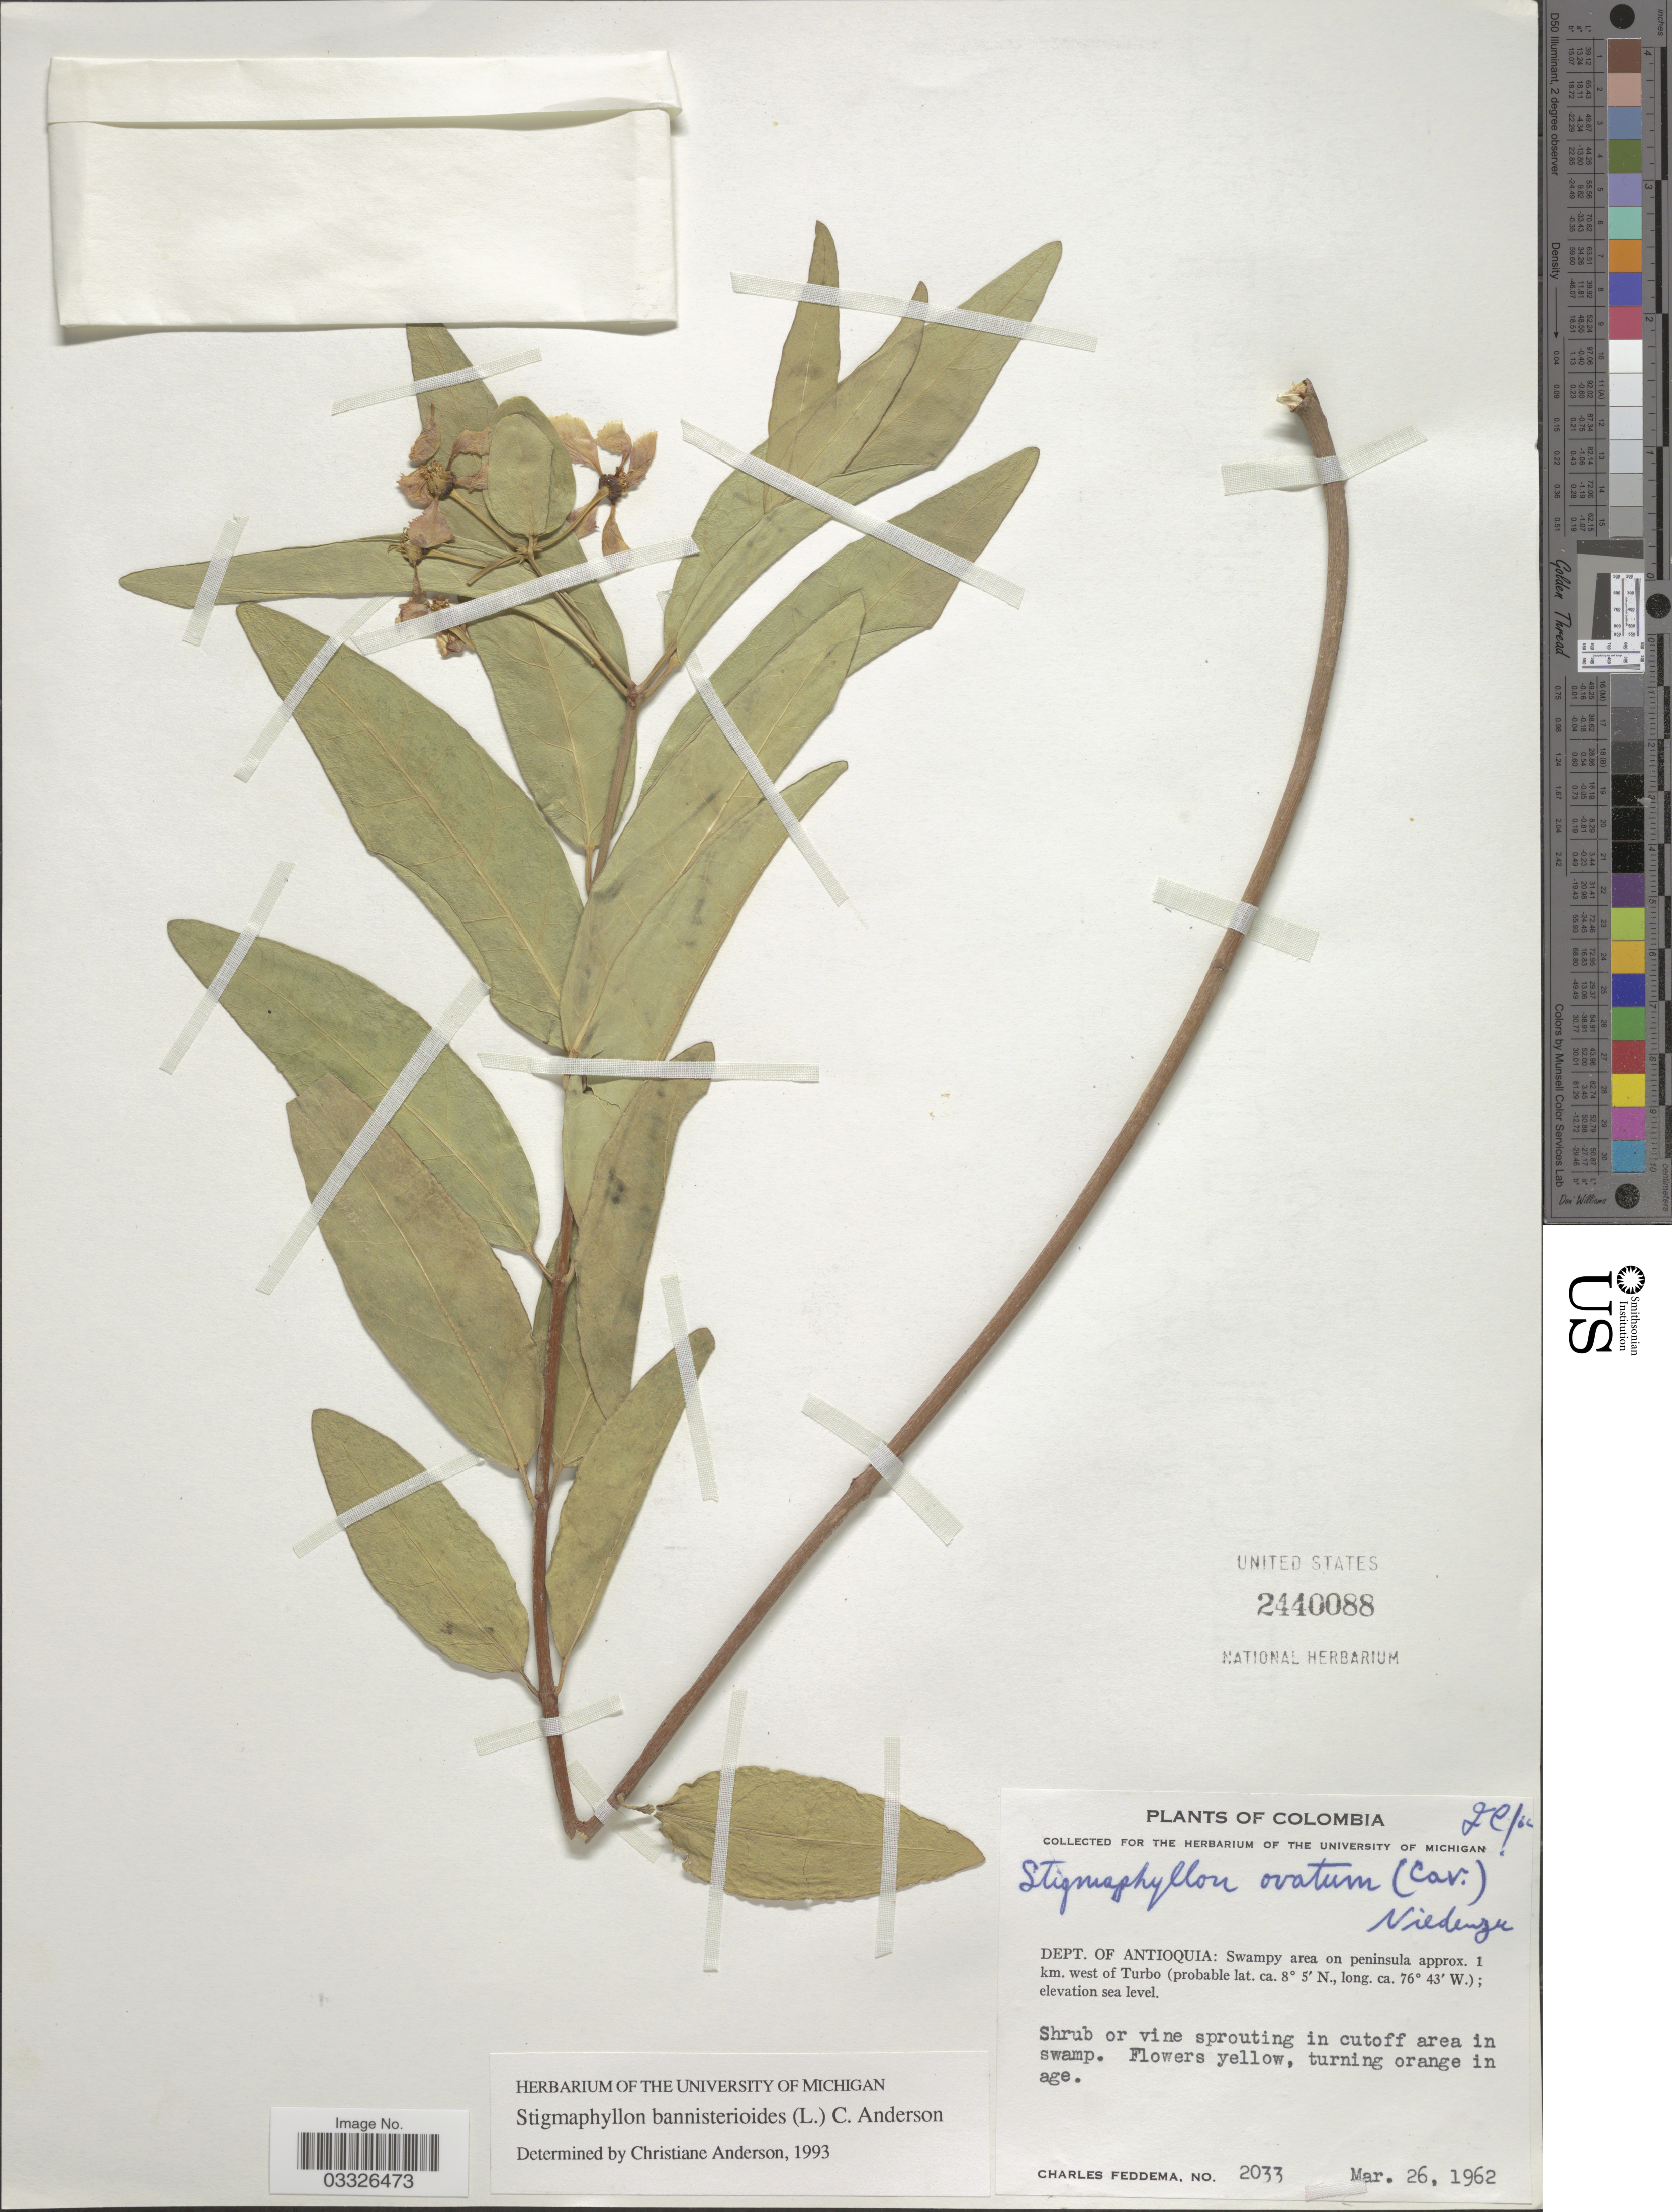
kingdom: Plantae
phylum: Tracheophyta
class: Magnoliopsida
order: Malpighiales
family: Malpighiaceae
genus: Stigmaphyllon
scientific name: Stigmaphyllon bannisterioides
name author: (L.) C.E. Anderson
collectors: C. Feddema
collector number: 2033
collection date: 1962-03-26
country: Colombia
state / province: Antioquia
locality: Dept. of Antioquia: Swampy area on peninsula approx. 1 km. west of Turbo.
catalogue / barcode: US 2440088